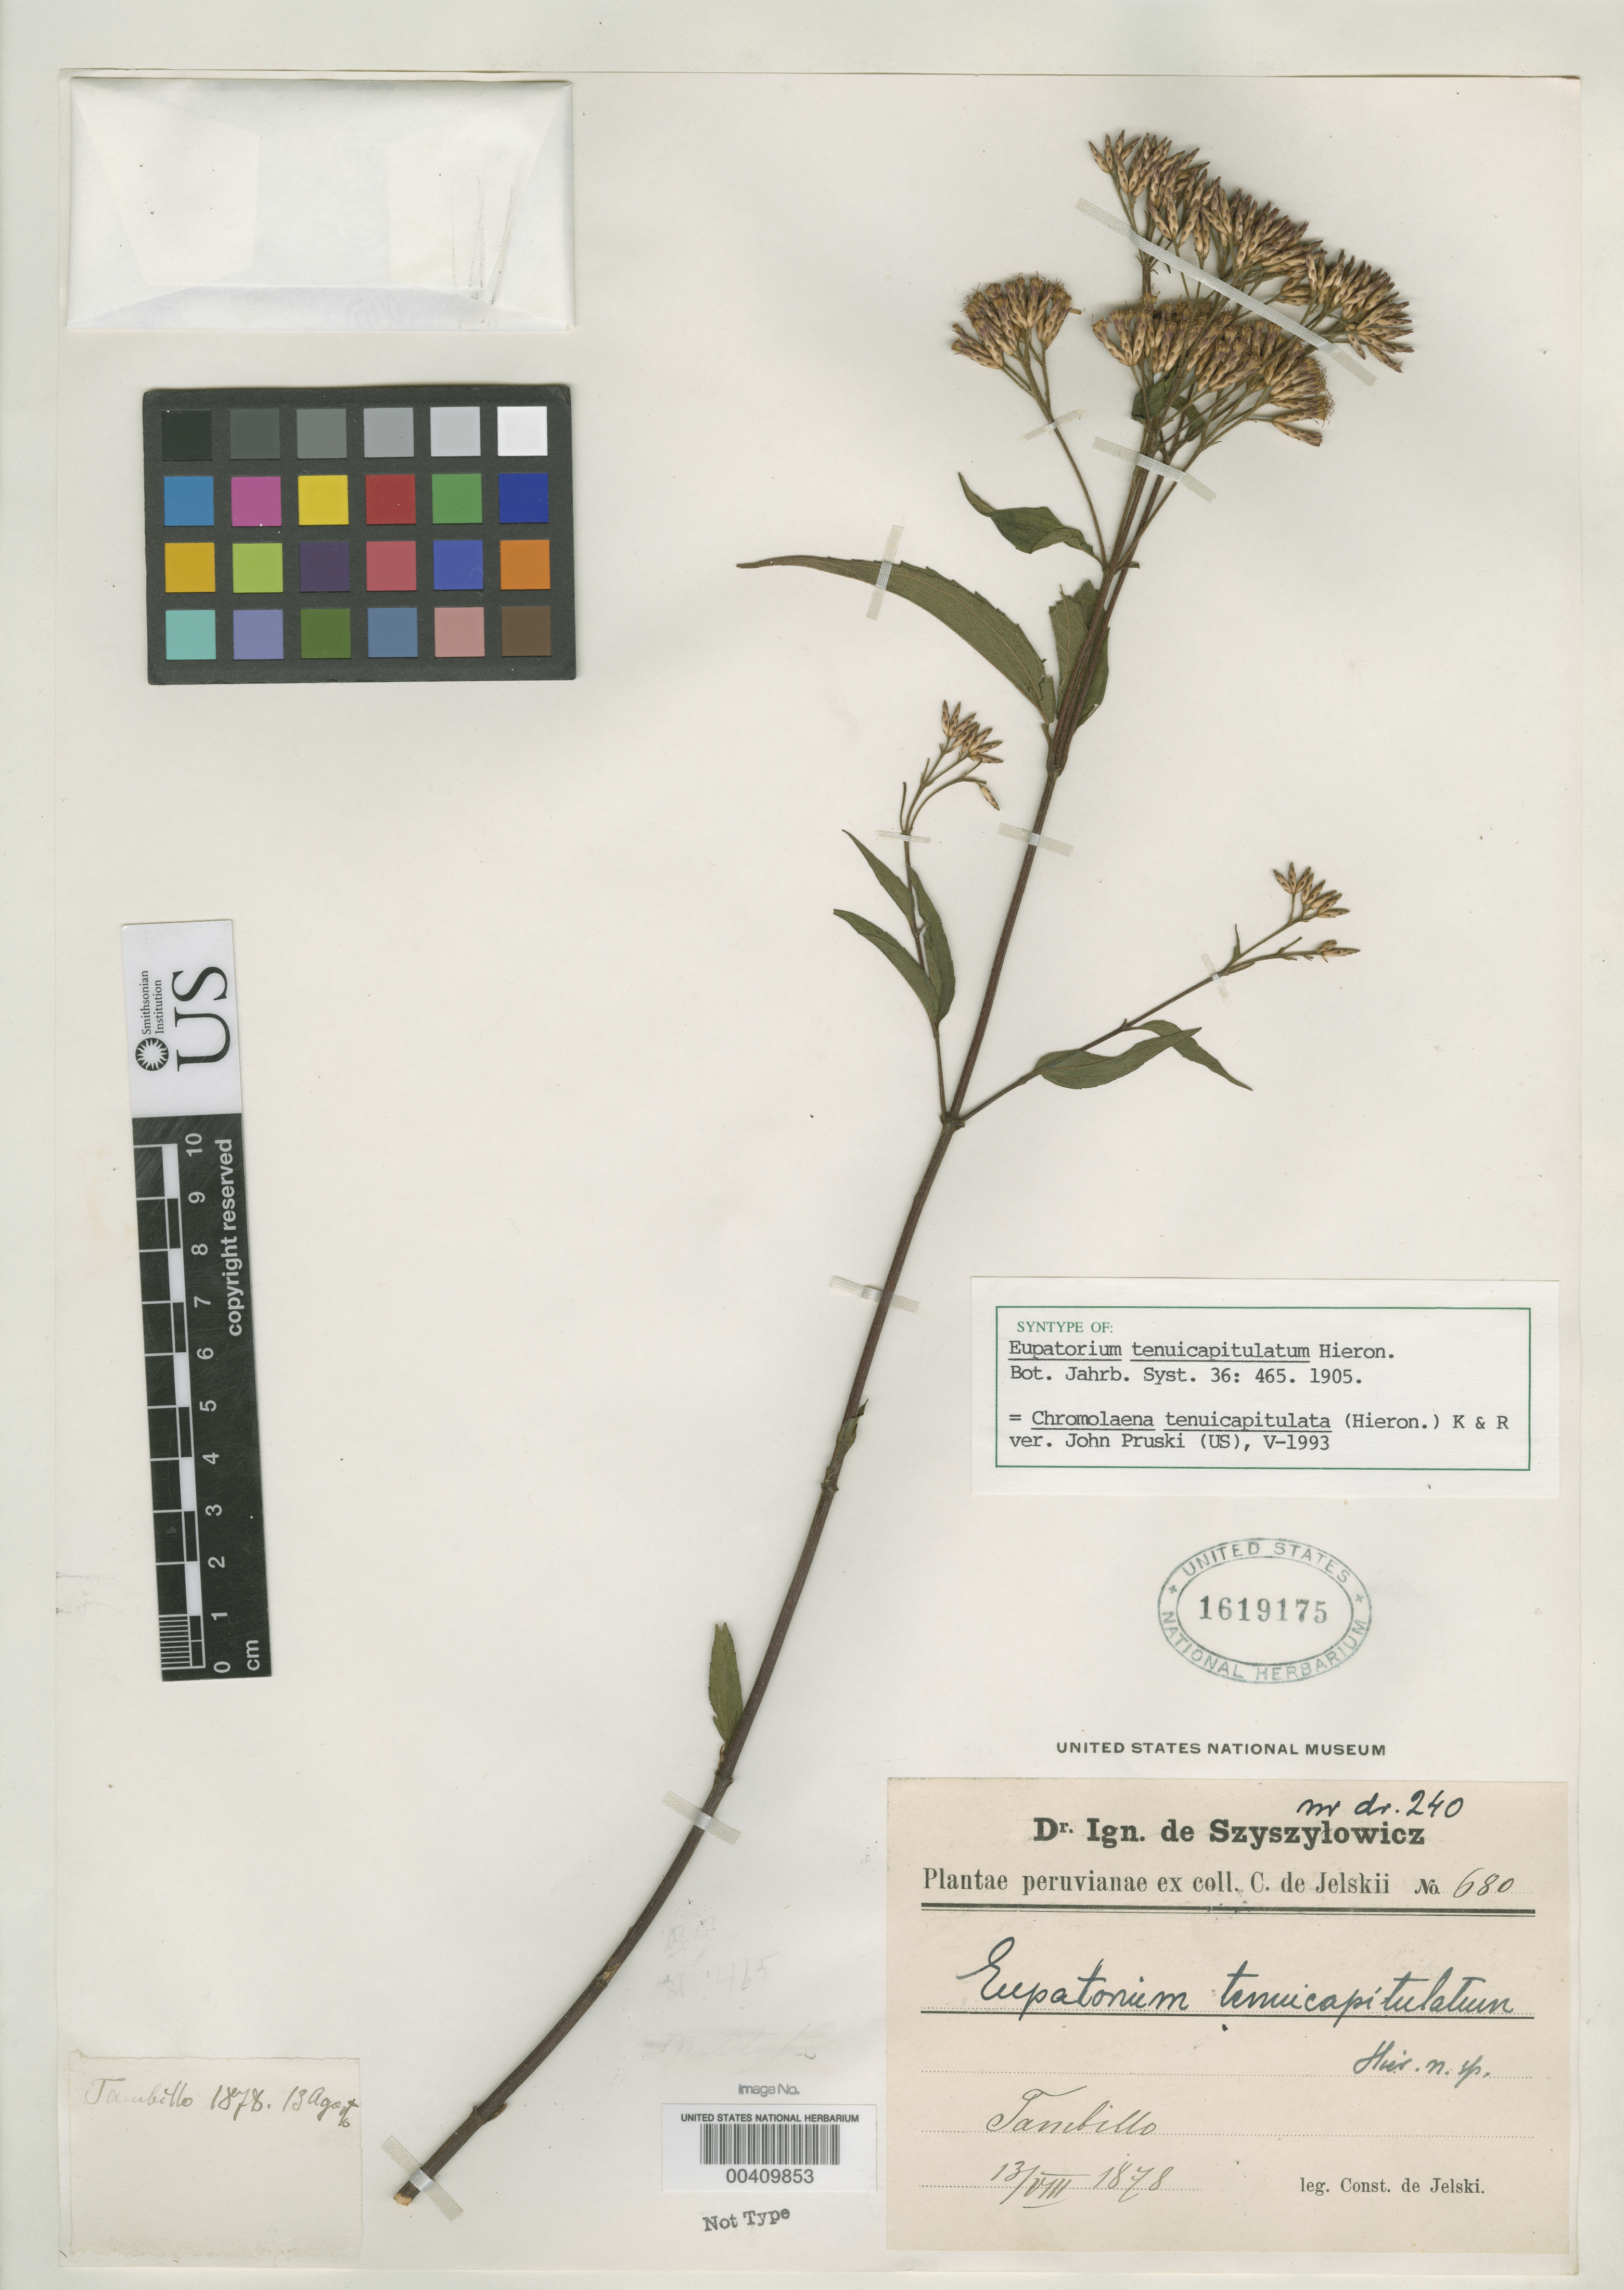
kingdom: Plantae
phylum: Tracheophyta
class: Magnoliopsida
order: Asterales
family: Asteraceae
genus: Eupatorium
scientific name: Eupatorium tenuicapitulatum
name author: Hieron.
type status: Syntype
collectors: C. von Jelski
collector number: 680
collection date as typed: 13 Aug 1878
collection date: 1878-08-13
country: Peru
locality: Tambillo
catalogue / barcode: US 1619175